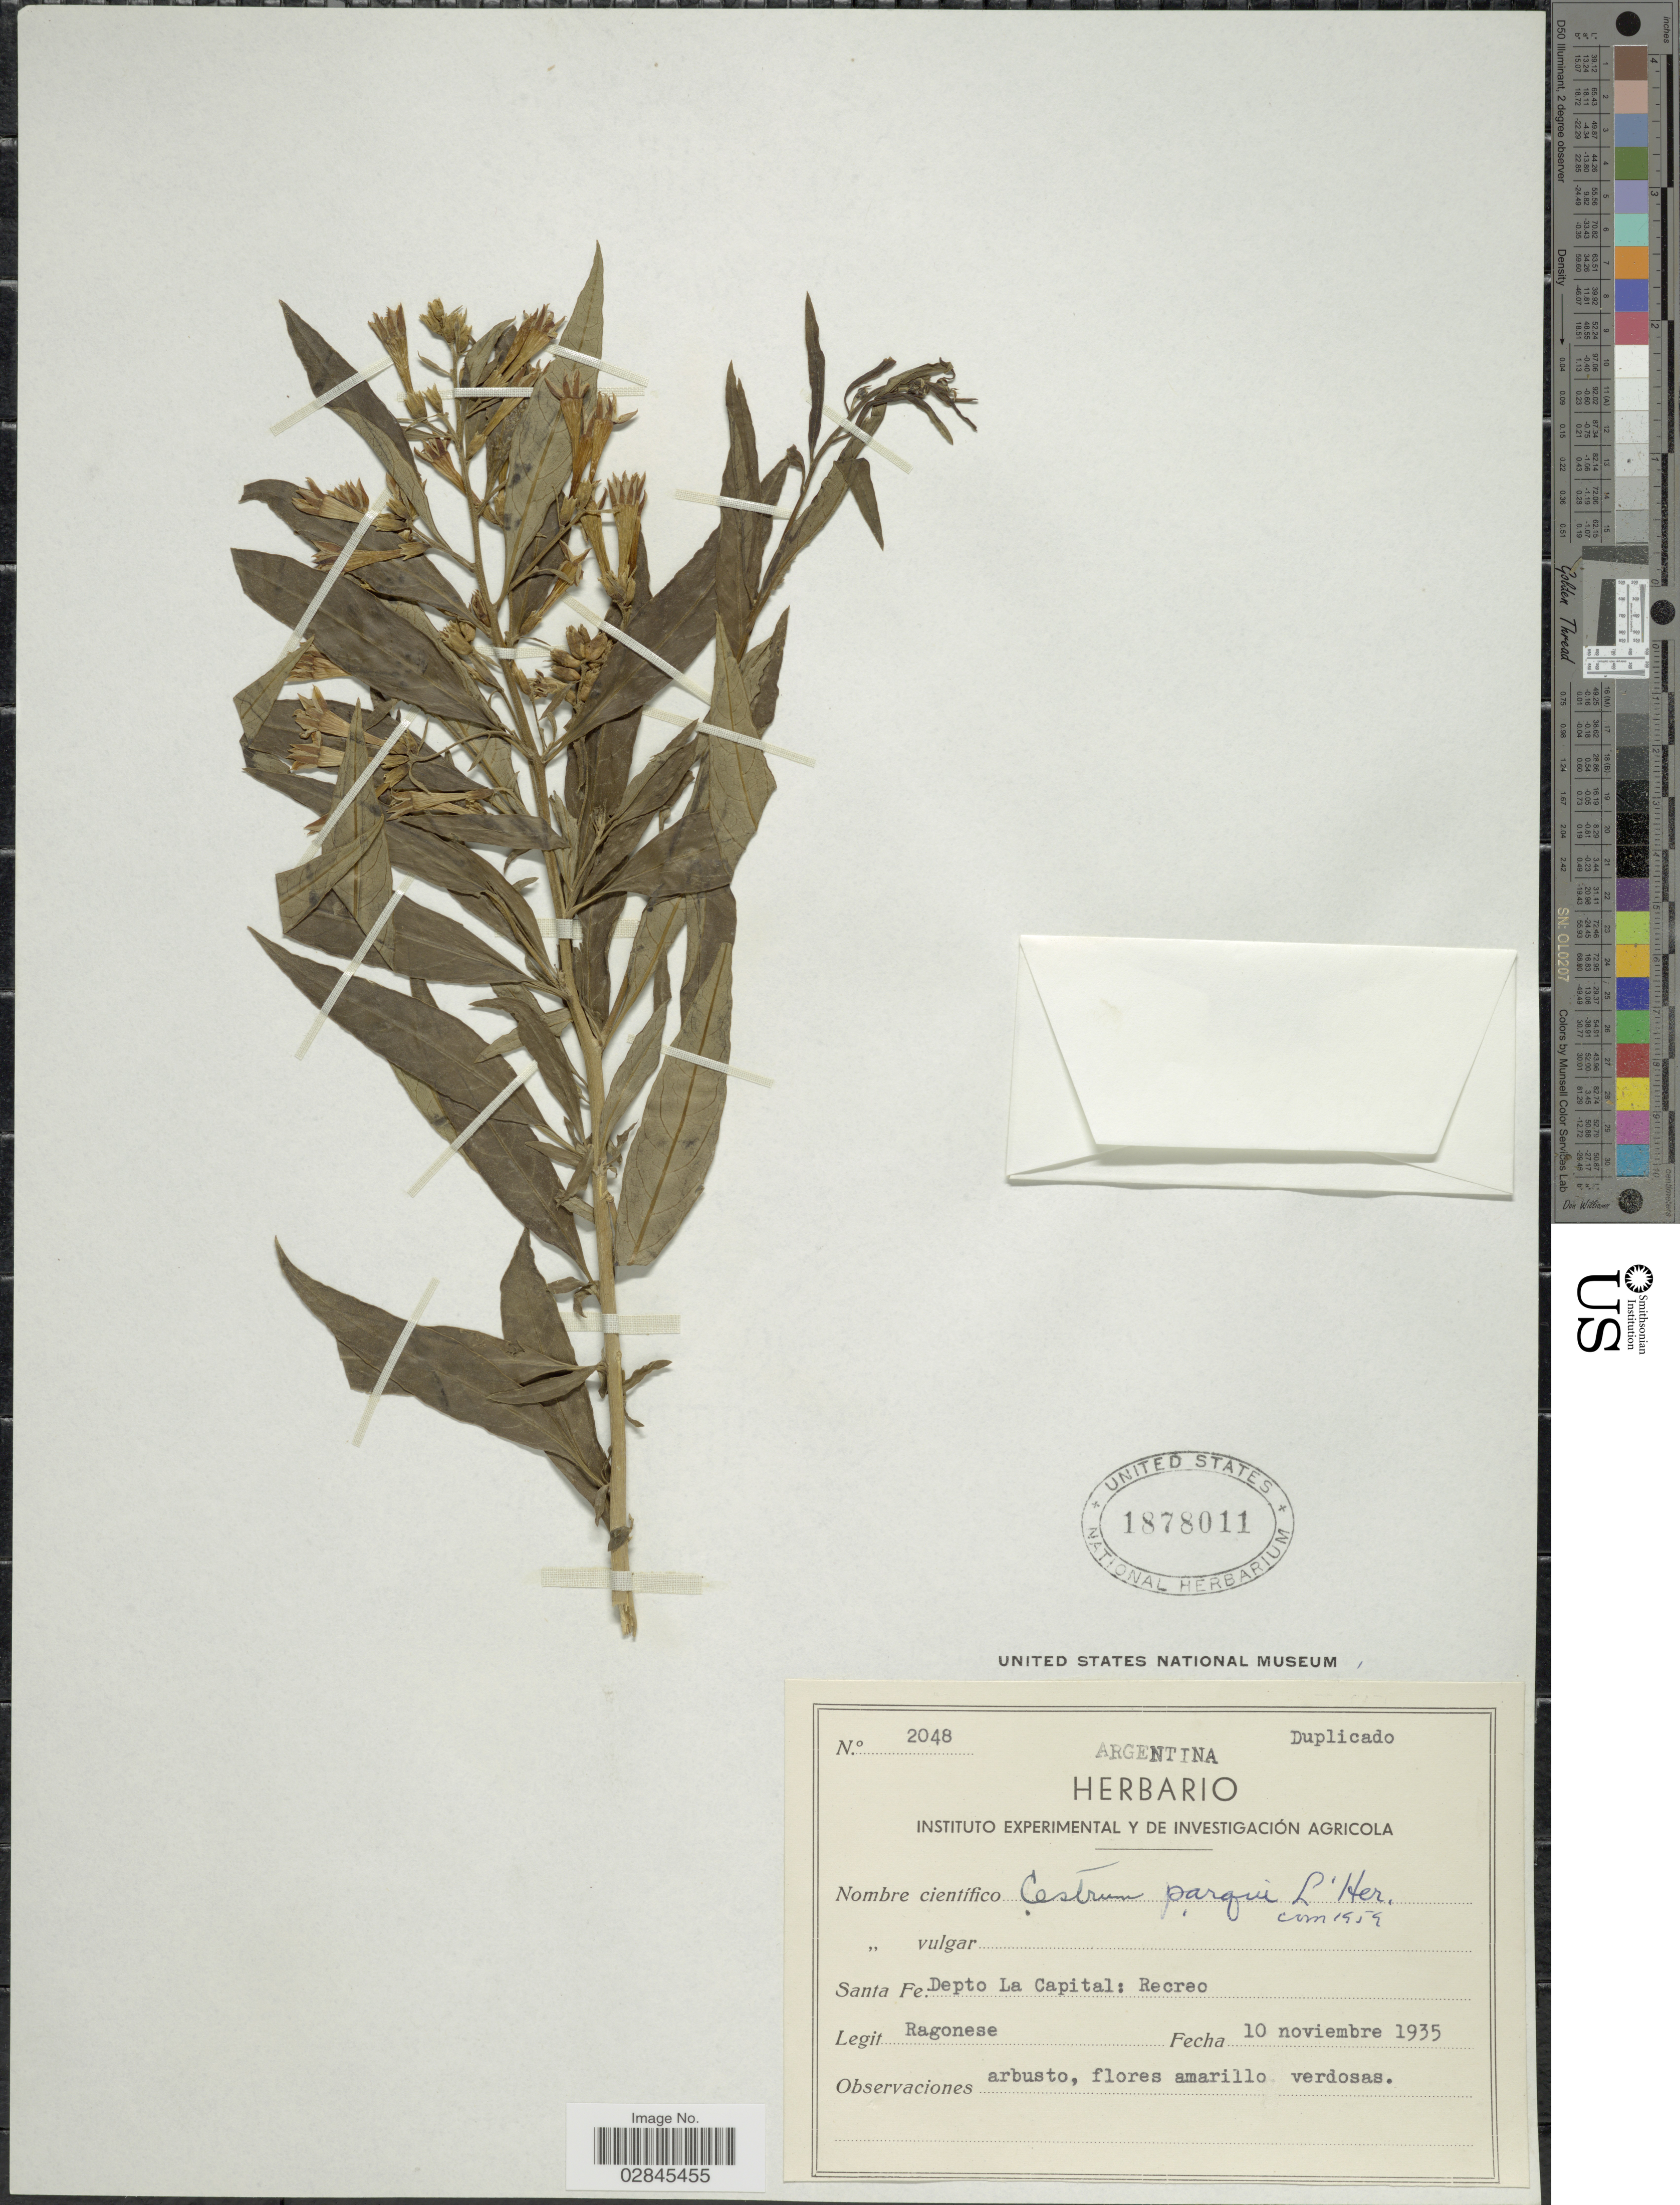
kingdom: Plantae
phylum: Tracheophyta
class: Magnoliopsida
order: Solanales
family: Solanaceae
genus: Cestrum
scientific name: Cestrum parqui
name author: L'Hér.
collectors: Ragonese, --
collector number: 2048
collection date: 1935-11-10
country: Argentina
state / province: Santa Fe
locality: Depto La Capital: Recreo.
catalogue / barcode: US 1878011